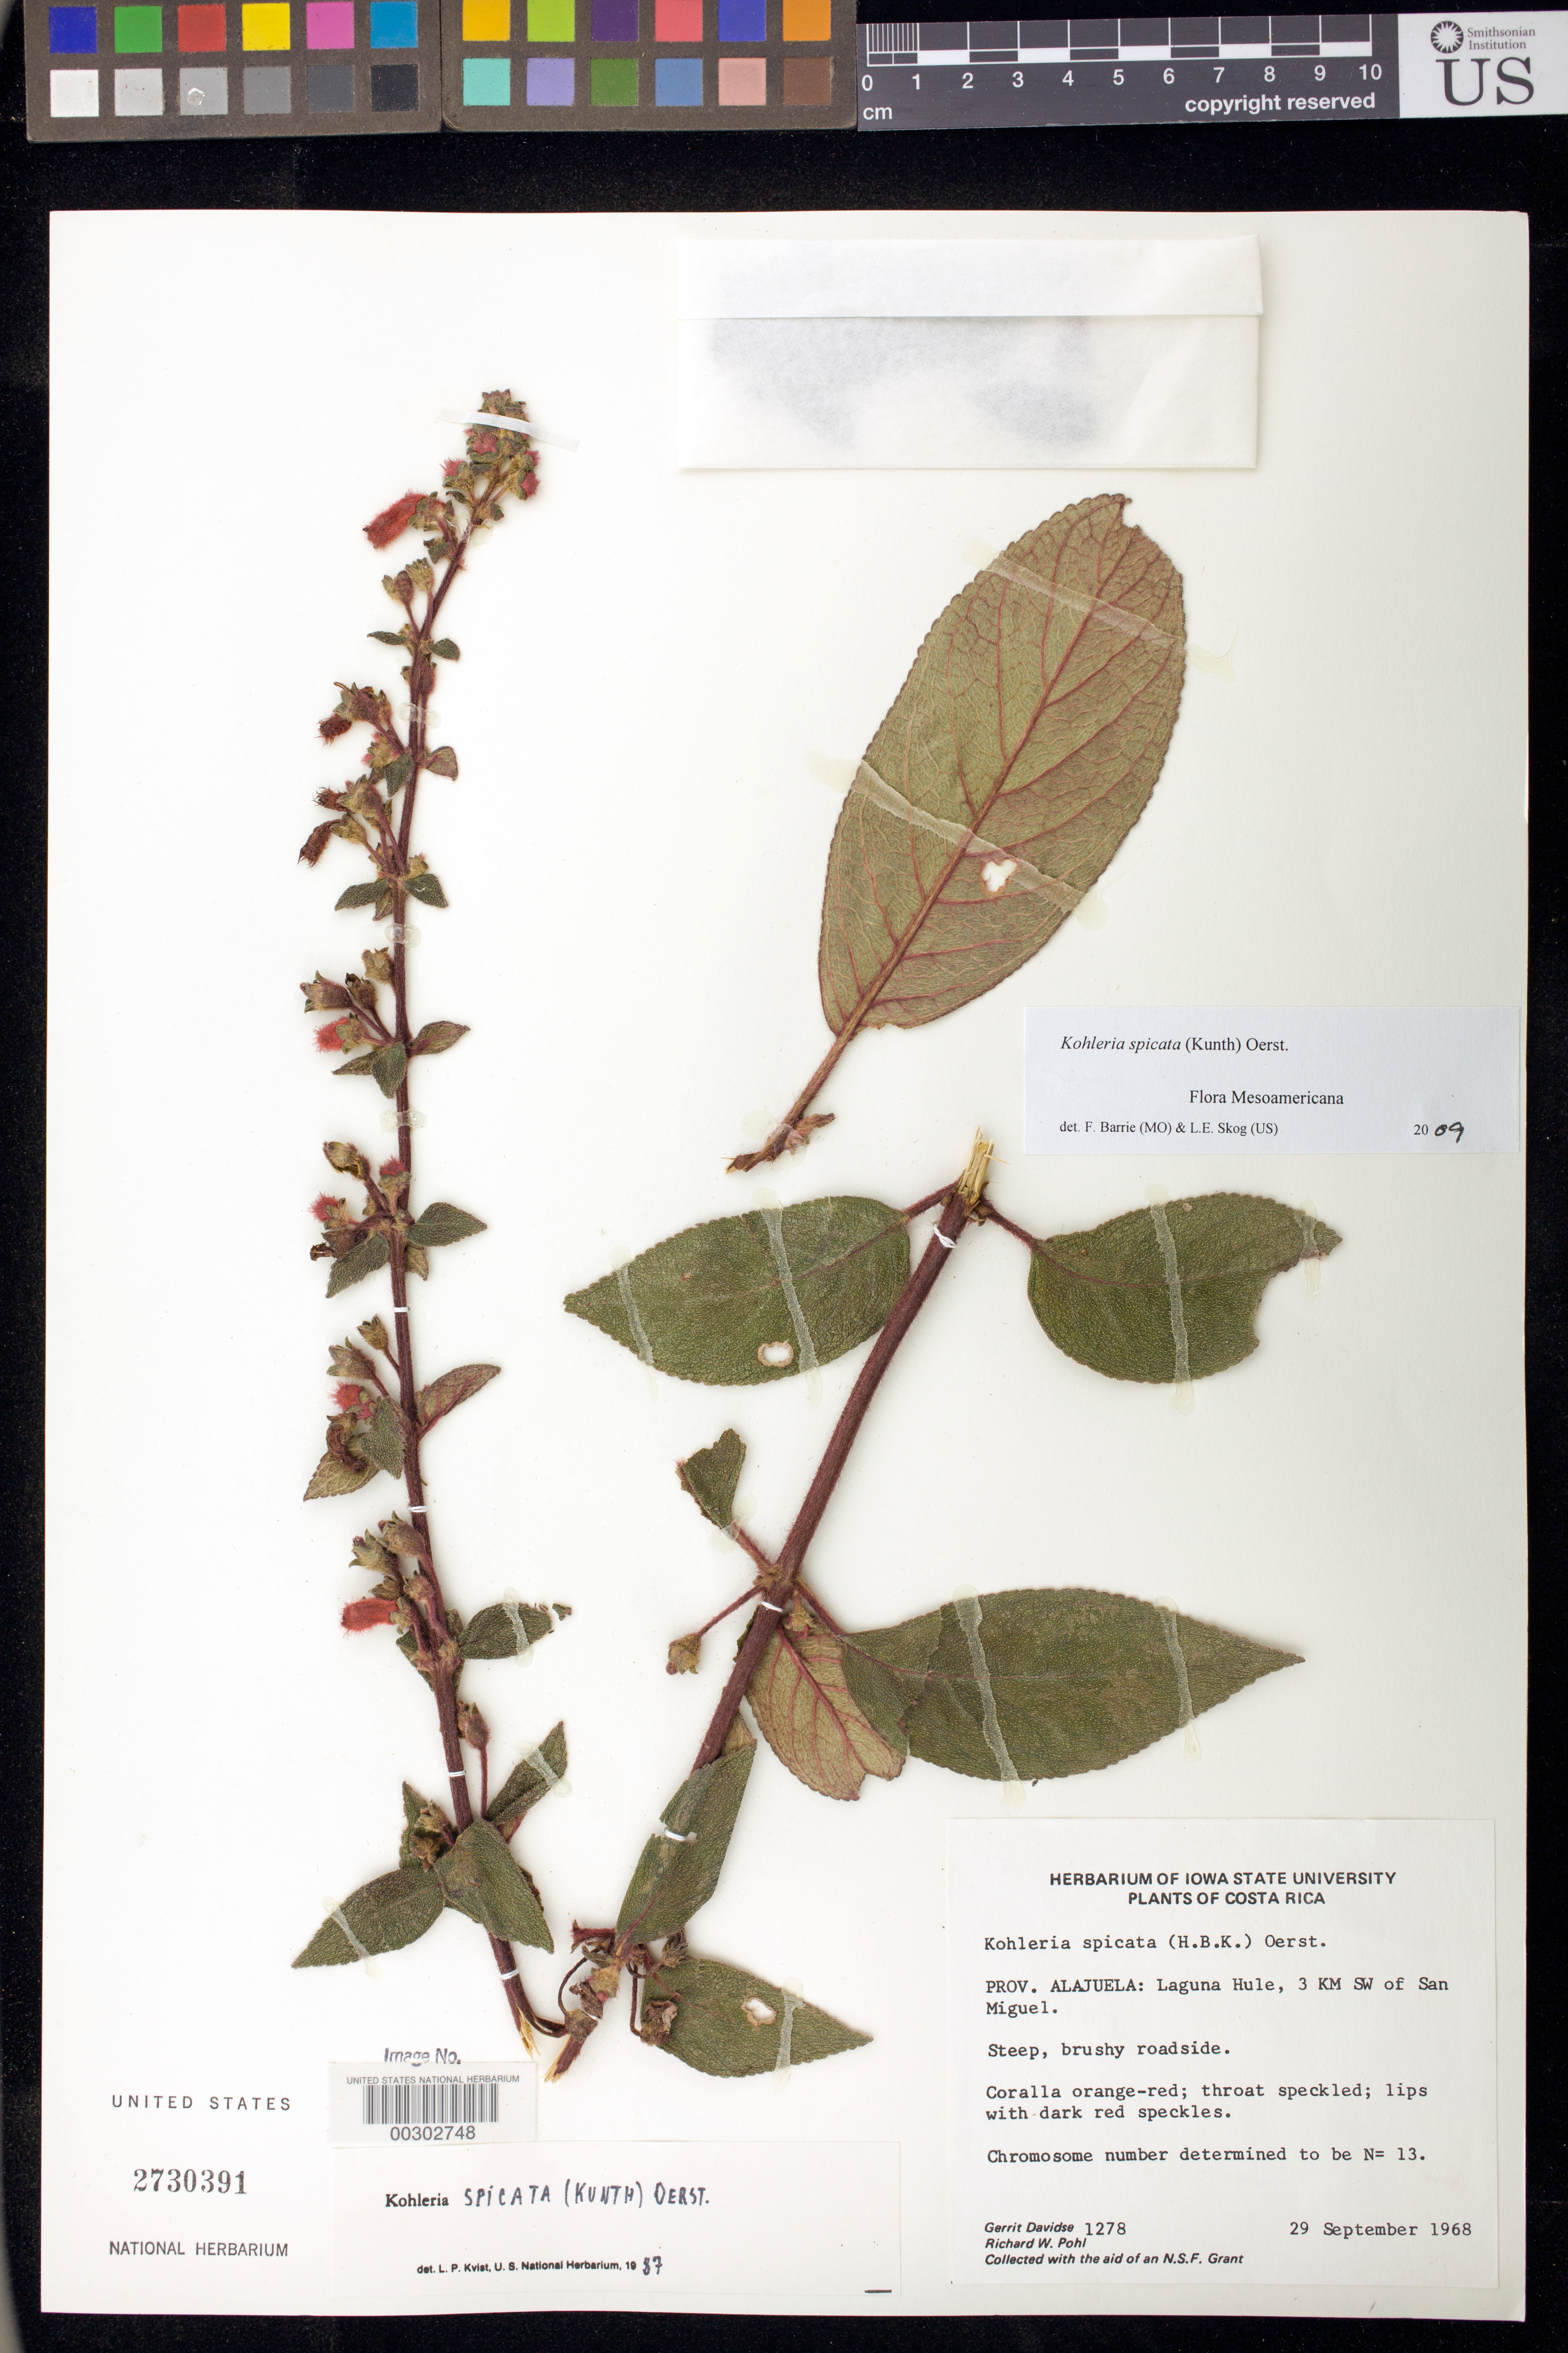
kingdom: Plantae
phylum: Tracheophyta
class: Magnoliopsida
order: Lamiales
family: Gesneriaceae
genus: Kohleria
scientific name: Kohleria spicata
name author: (Kunth) Oerst.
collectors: G. Davidse & R. W. Pohl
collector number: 1278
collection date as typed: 29 Sep 1968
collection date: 1968-09-29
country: Costa Rica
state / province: Alajuela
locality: Laguna Hule, 3 km SW of San Miguel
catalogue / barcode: US 2730391